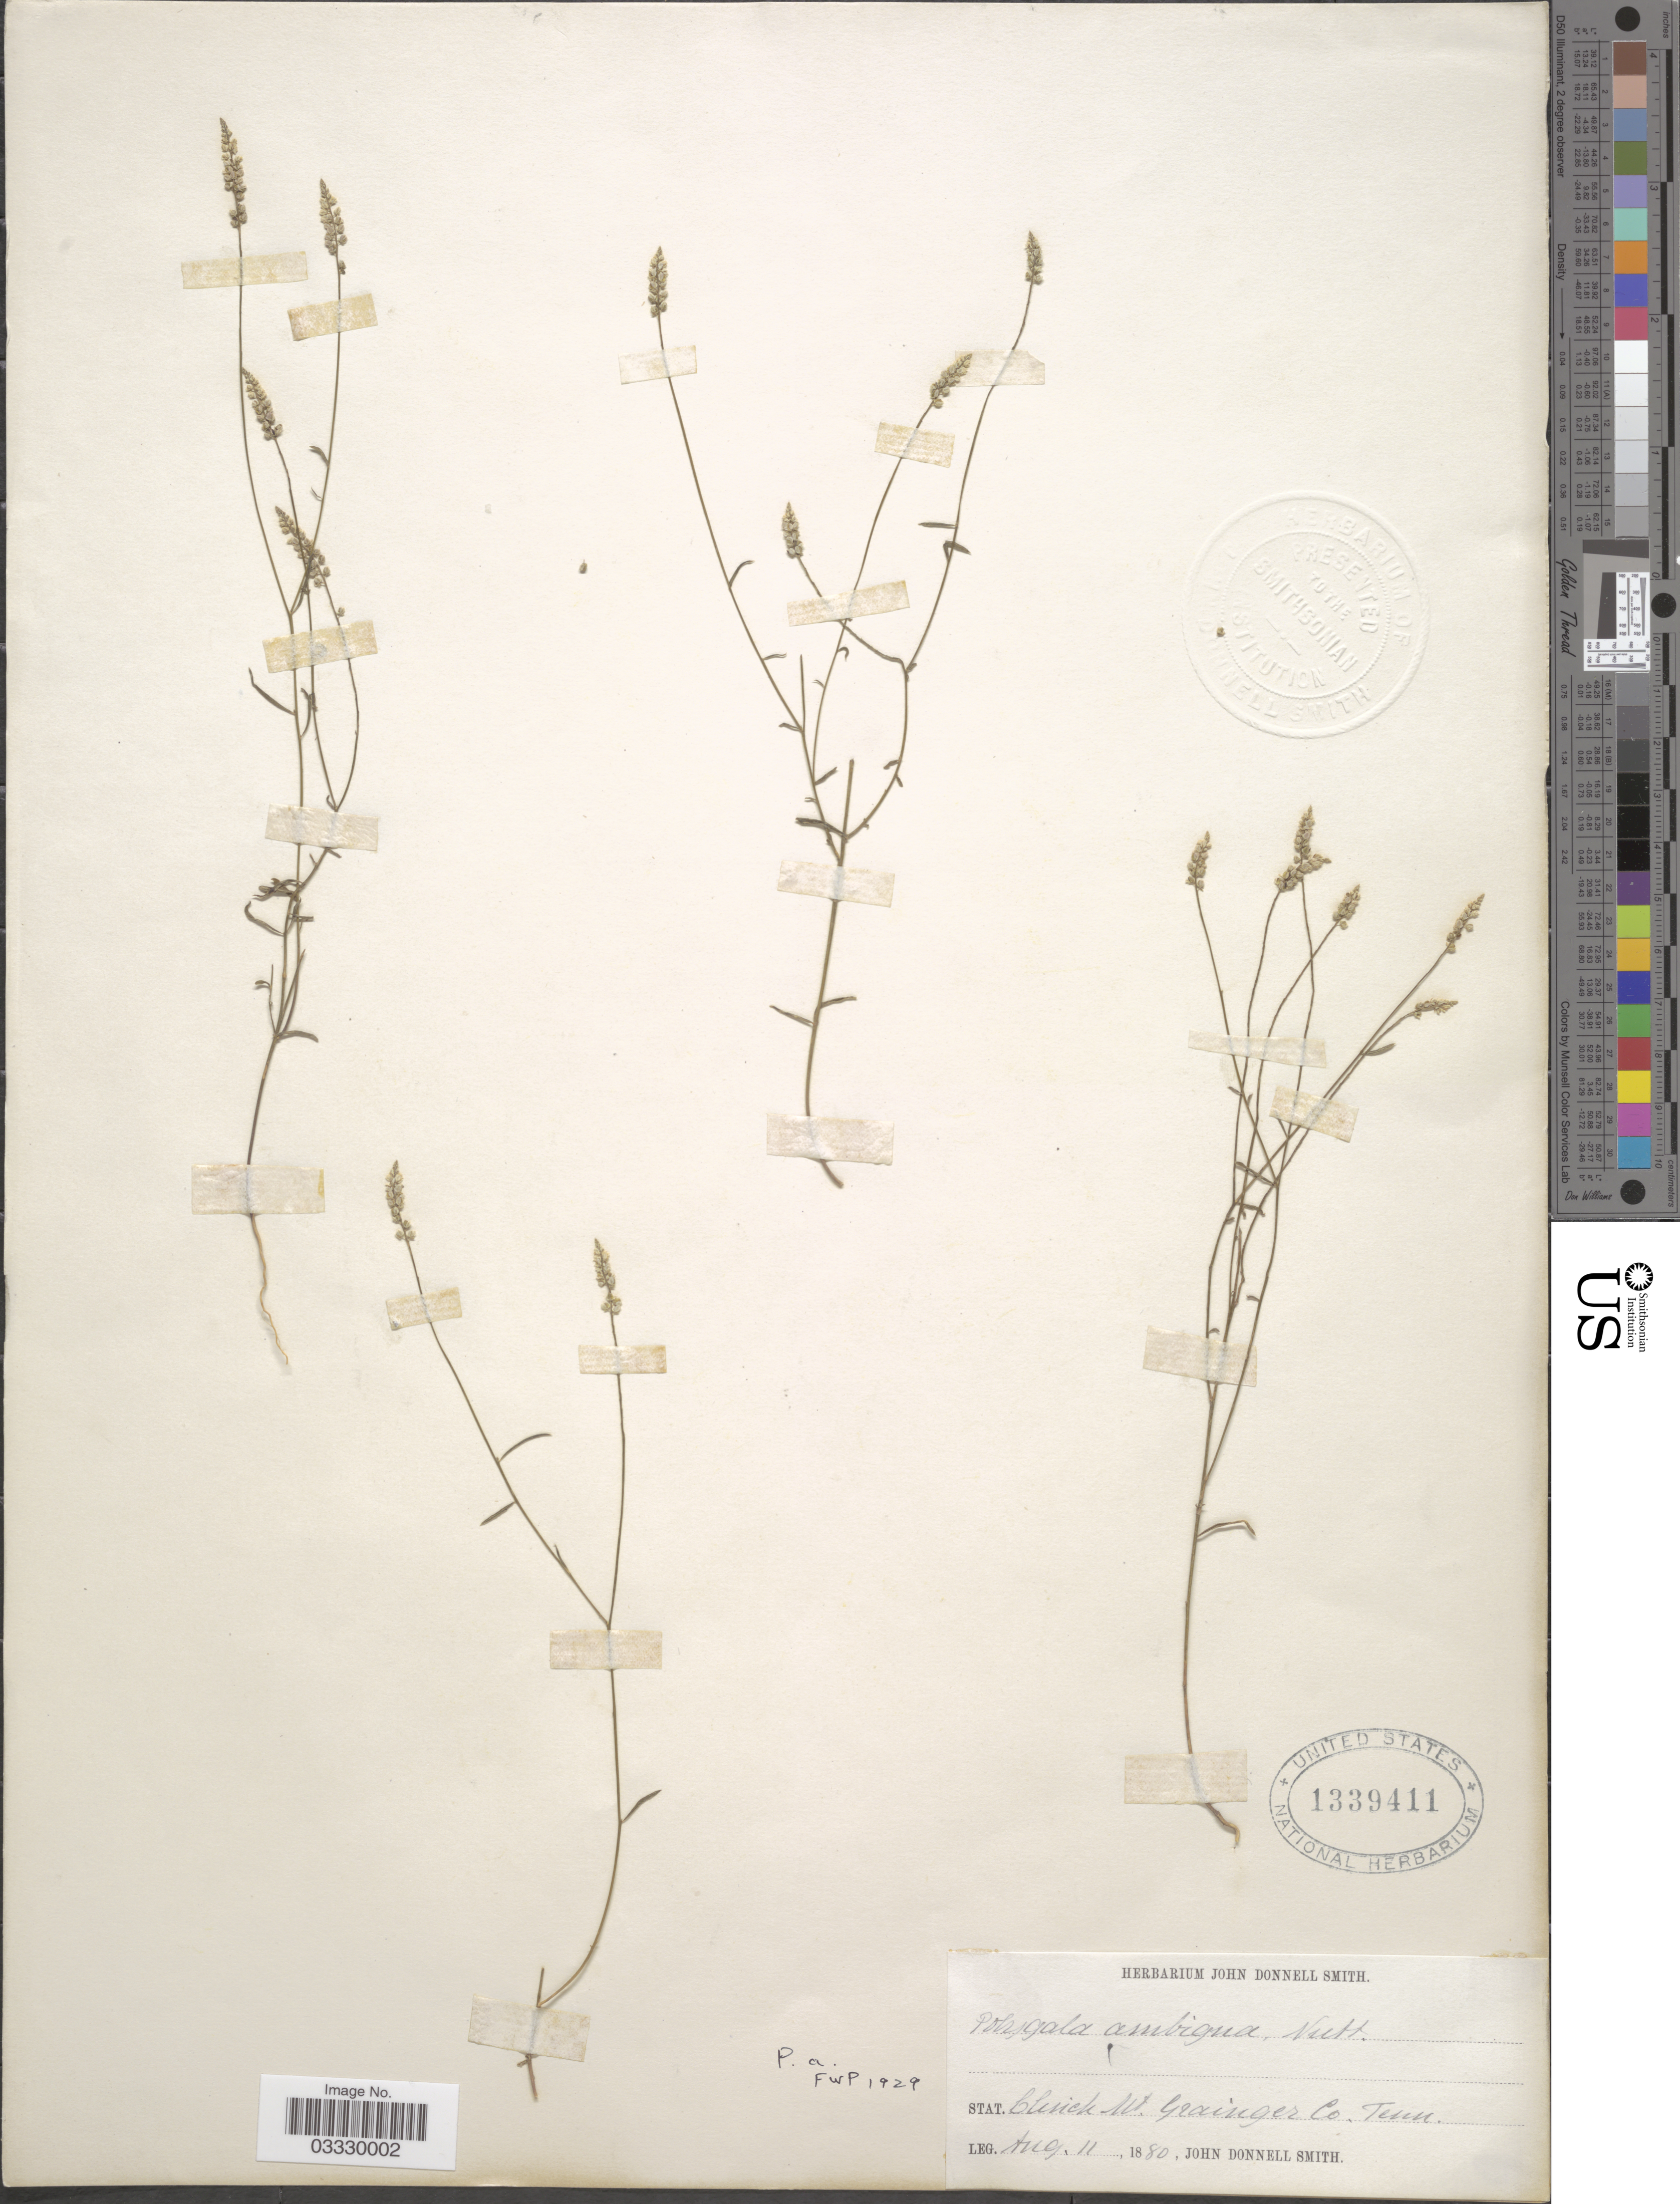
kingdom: Plantae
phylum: Tracheophyta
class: Magnoliopsida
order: Fabales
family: Polygalaceae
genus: Polygala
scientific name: Polygala ambigua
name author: Nutt.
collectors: J. Donnell Smith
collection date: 1880-08-11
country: United States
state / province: Tennessee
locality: Stat. Clinch Mt. Grainger Co.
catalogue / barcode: US 1339411